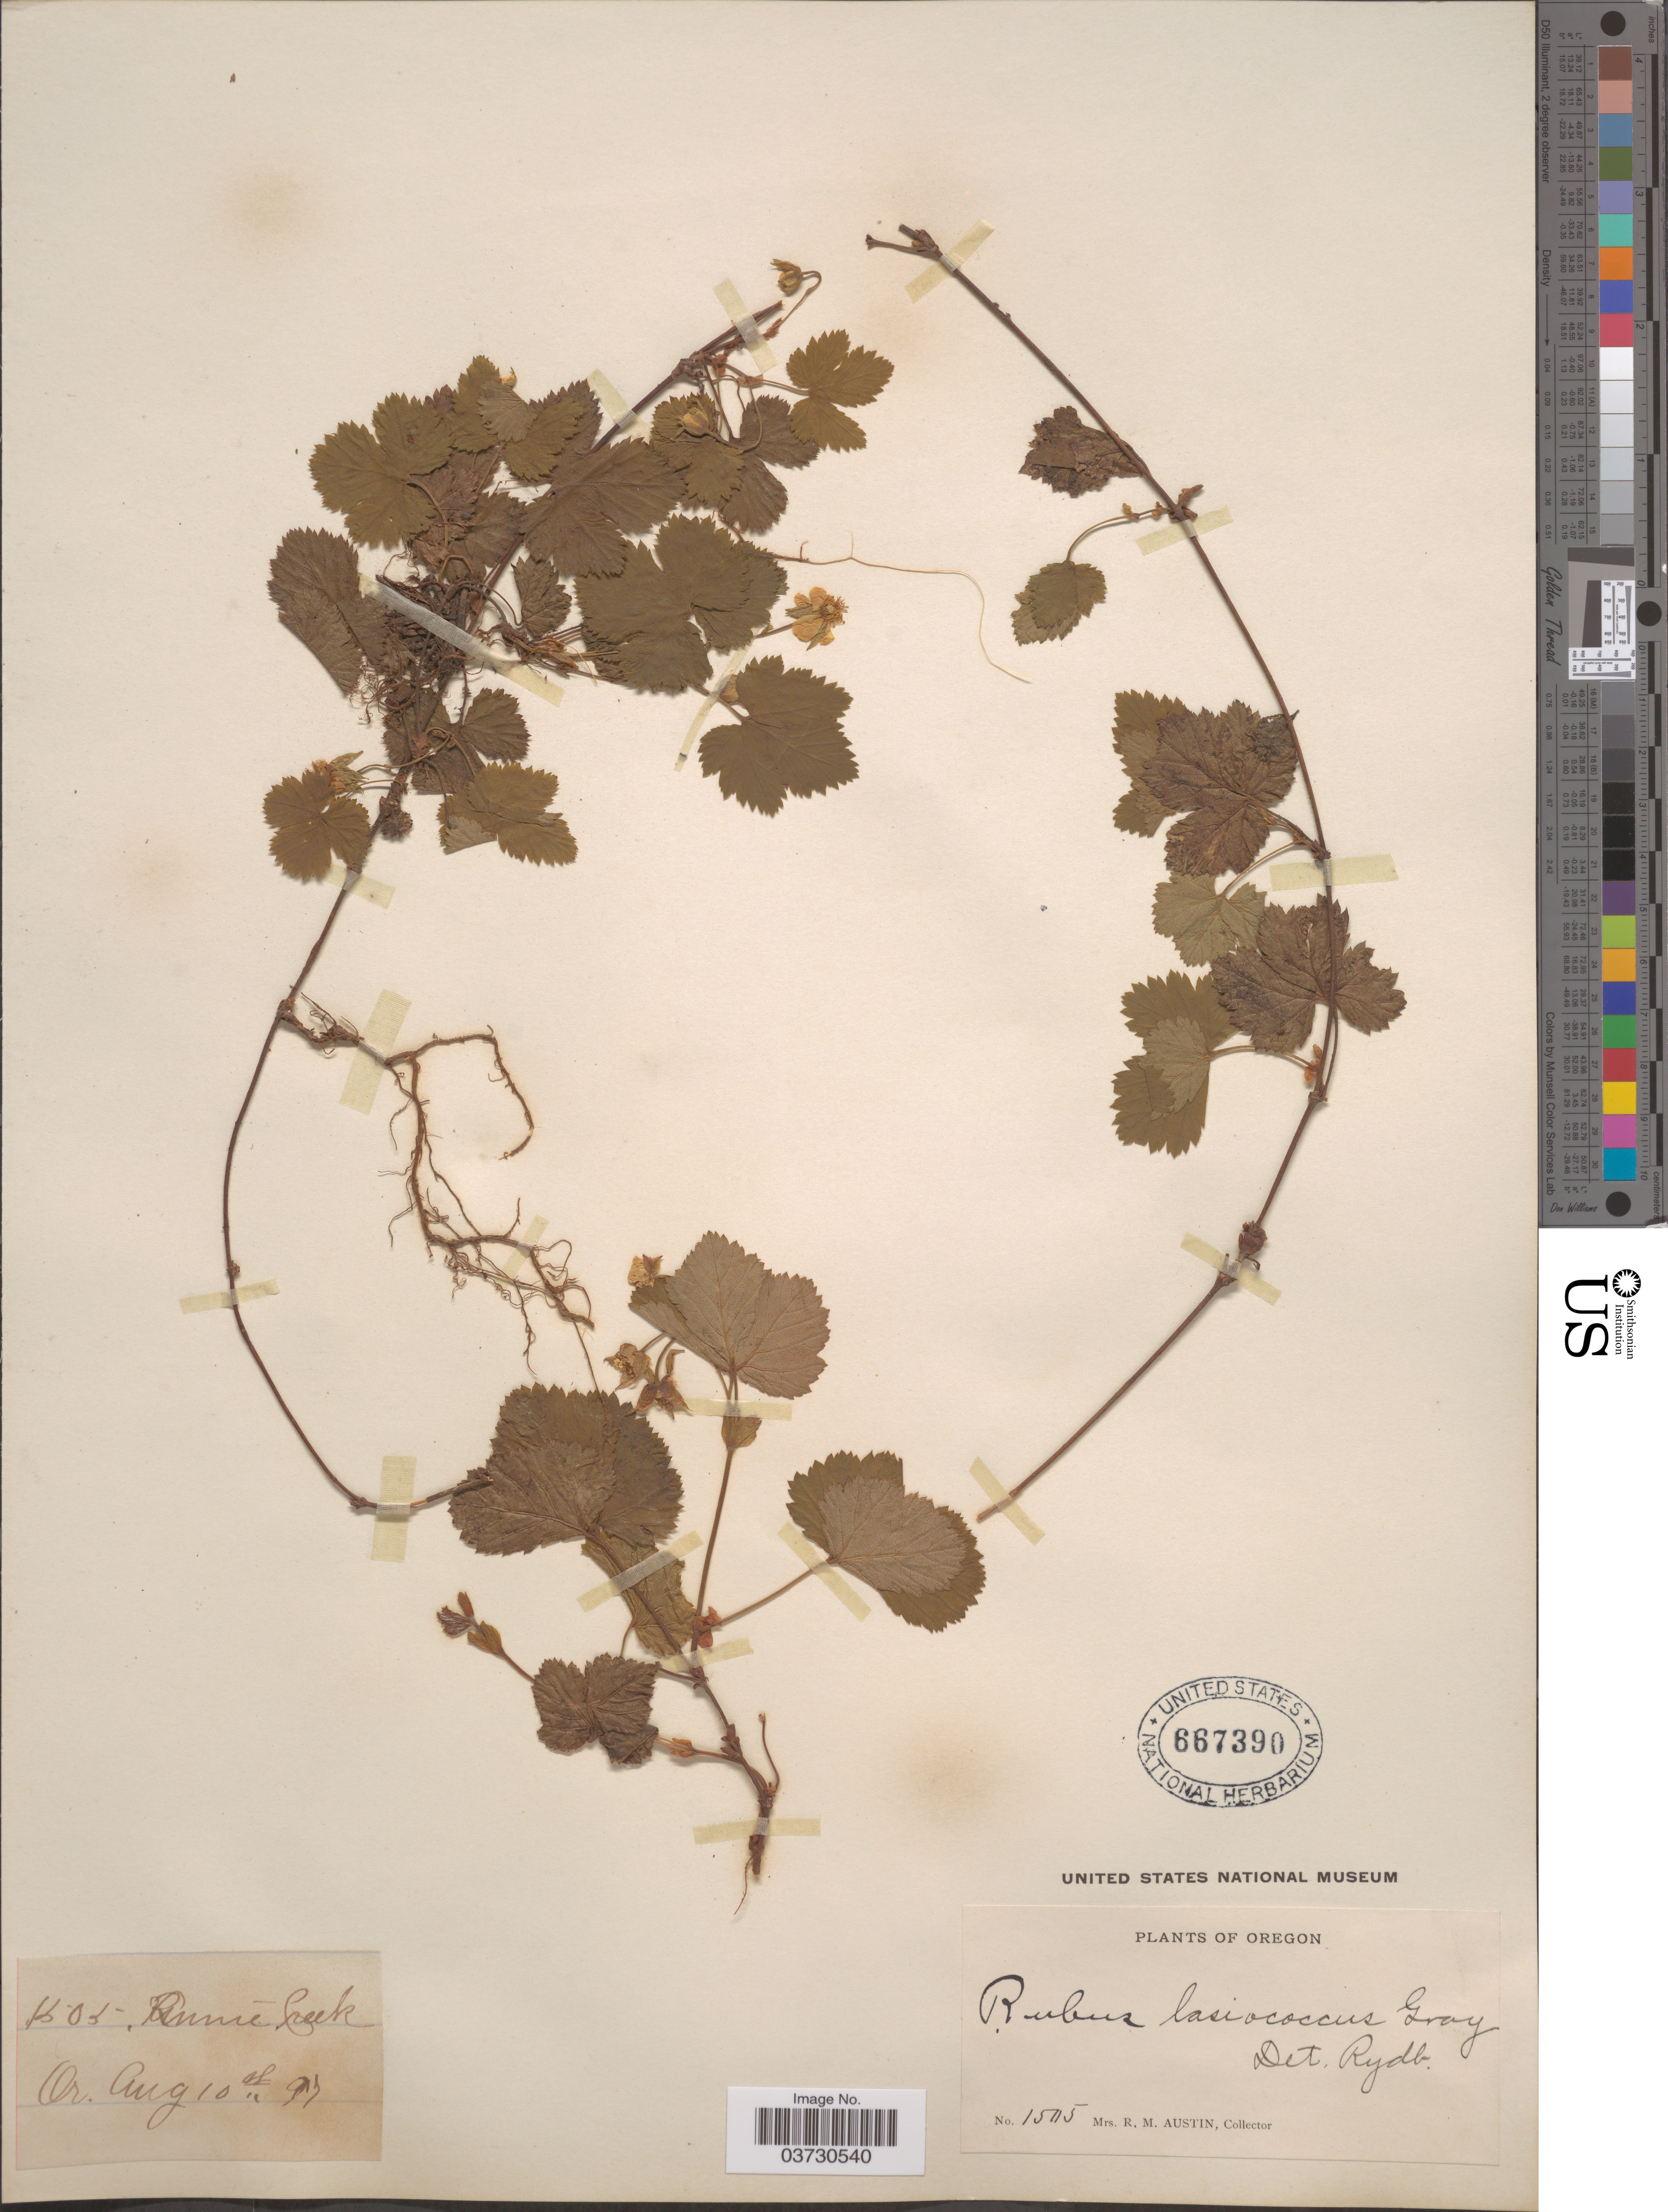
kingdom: Plantae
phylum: Tracheophyta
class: Magnoliopsida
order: Rosales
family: Rosaceae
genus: Rubus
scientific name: Rubus lasiococcus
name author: A. Gray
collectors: R. Austin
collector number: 1505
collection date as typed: Transcribed d/m/y: 10/8/97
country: United States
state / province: Oregon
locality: Annie Creek.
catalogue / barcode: US 667390